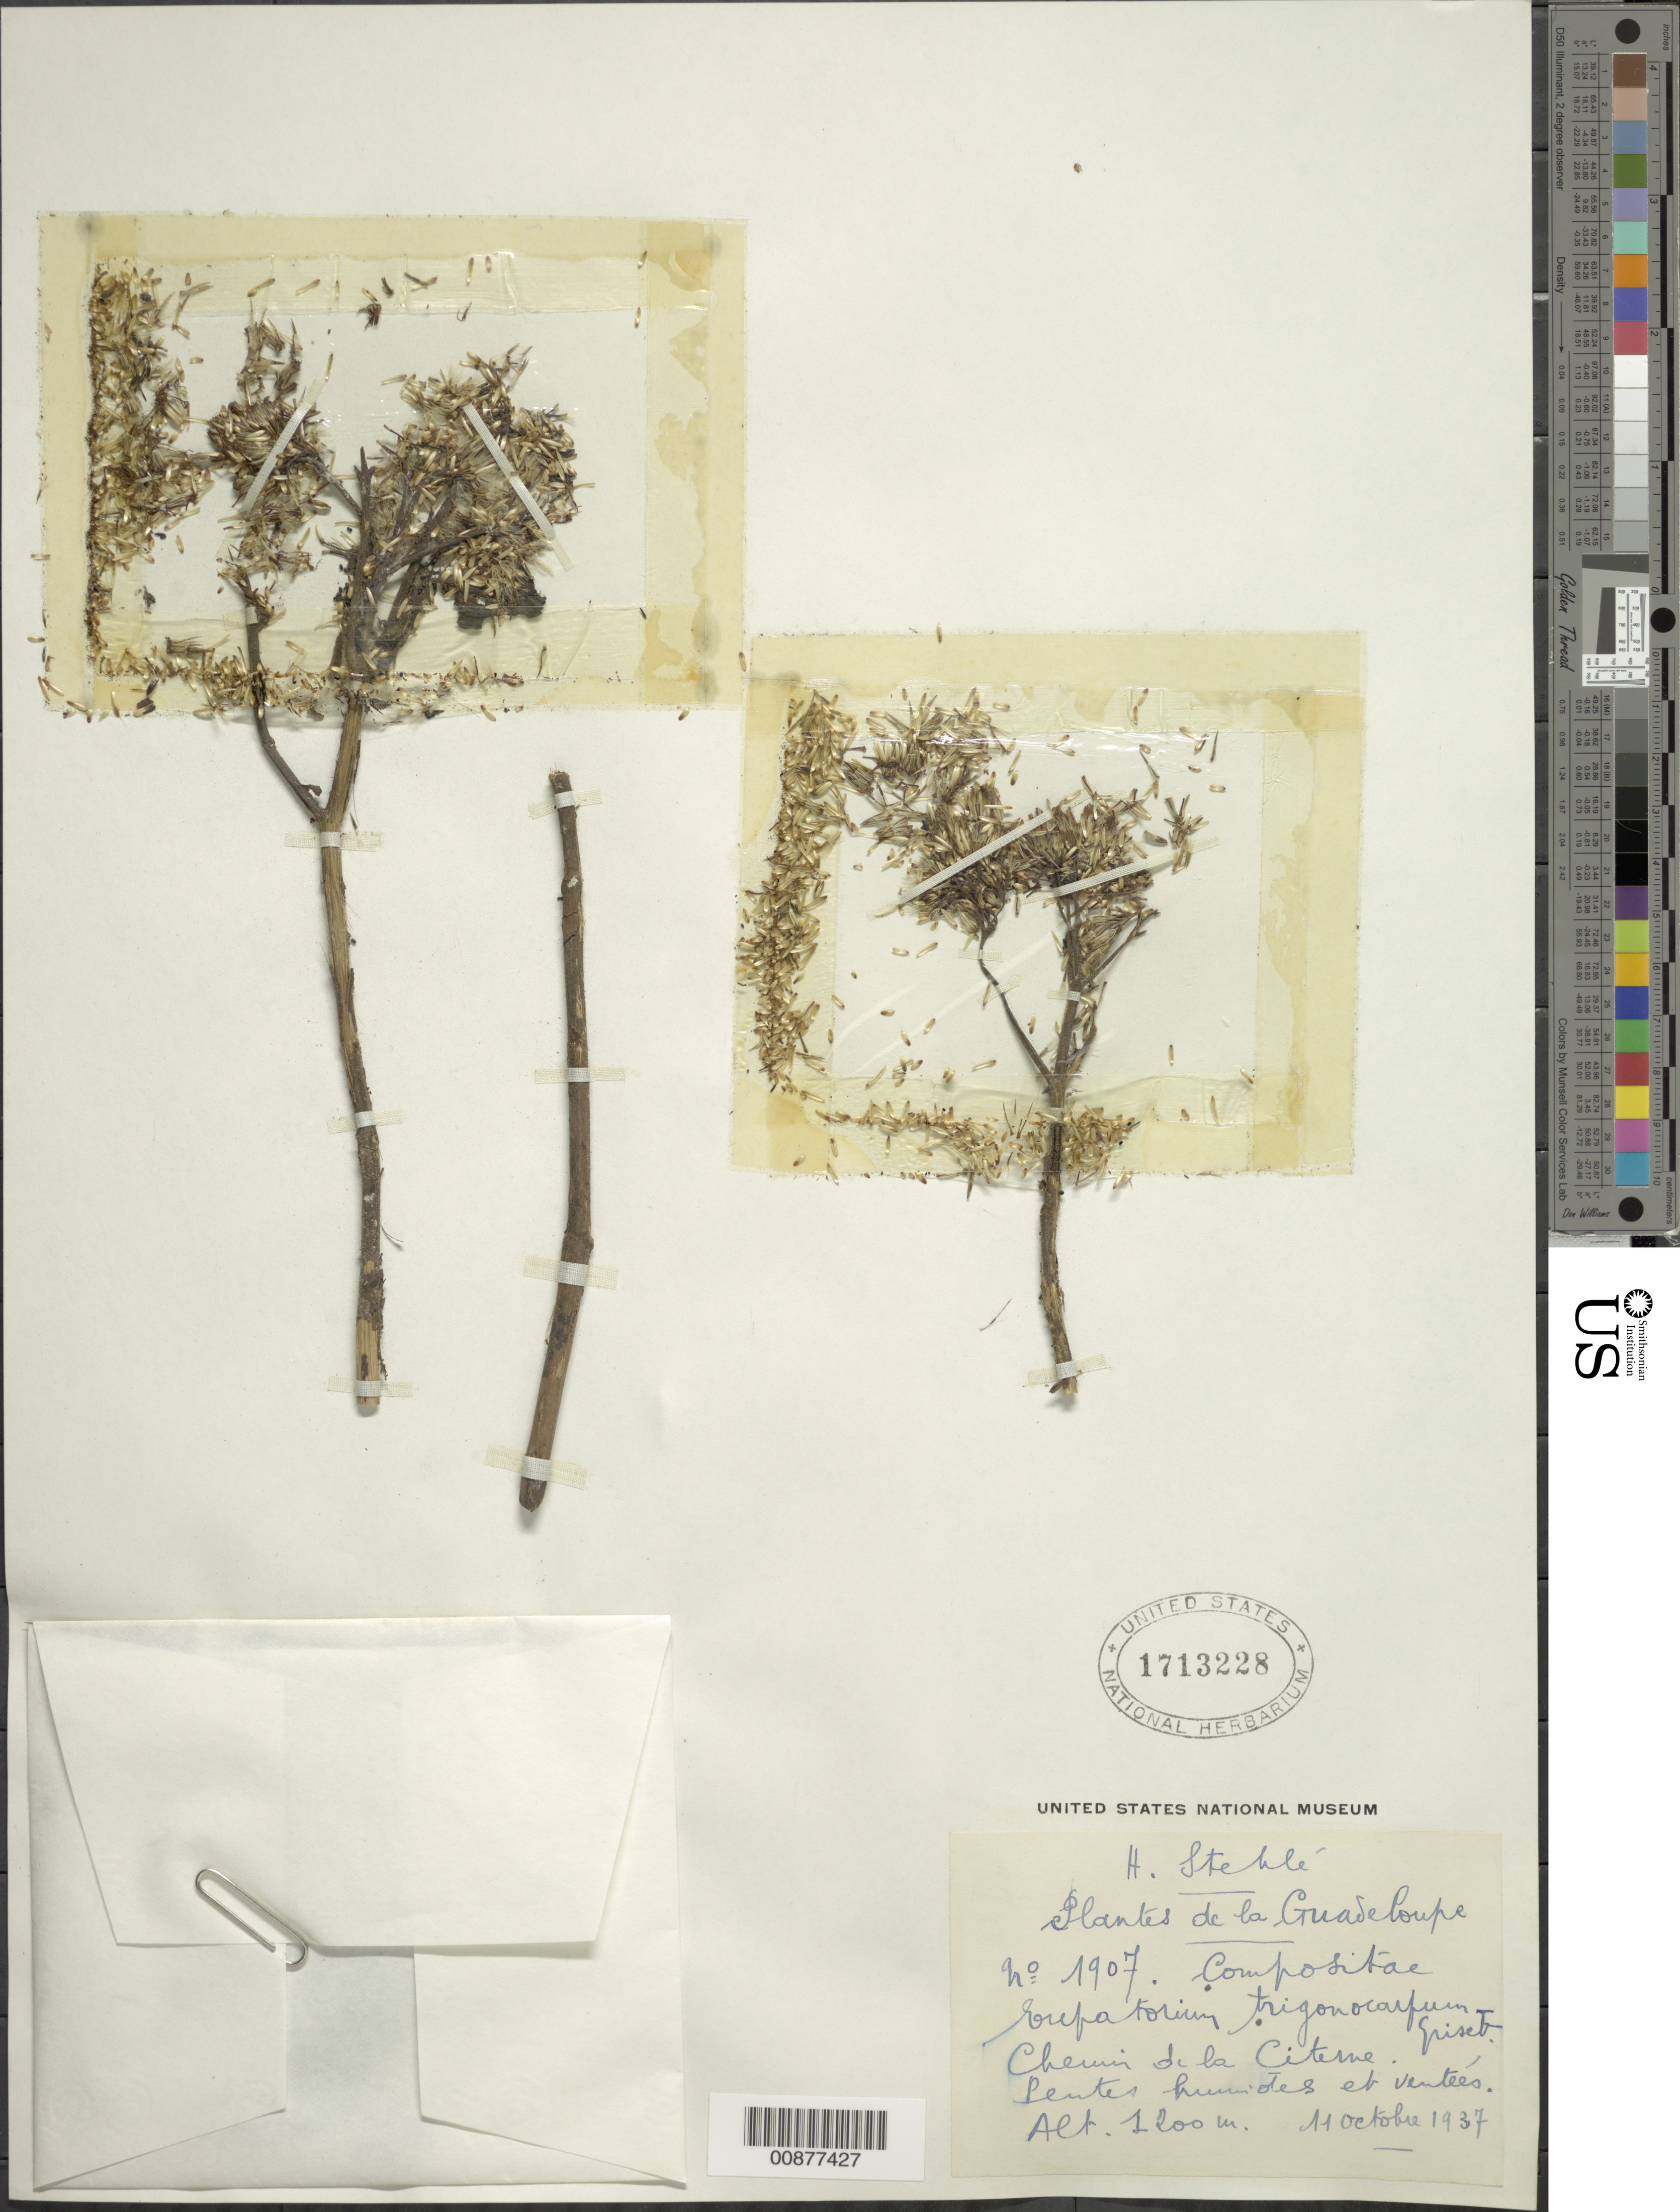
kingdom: Plantae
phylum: Tracheophyta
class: Magnoliopsida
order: Asterales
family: Asteraceae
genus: Chromolaena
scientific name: Chromolaena trigonocarpa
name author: (Griseb.) R.M. King & H. Rob.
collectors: H. Stehlé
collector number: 1907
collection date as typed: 11 Oct 1937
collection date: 1937-10-11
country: Guadeloupe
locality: Chemin de la Citerne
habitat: Pentes humides et ventées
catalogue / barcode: US 1713228